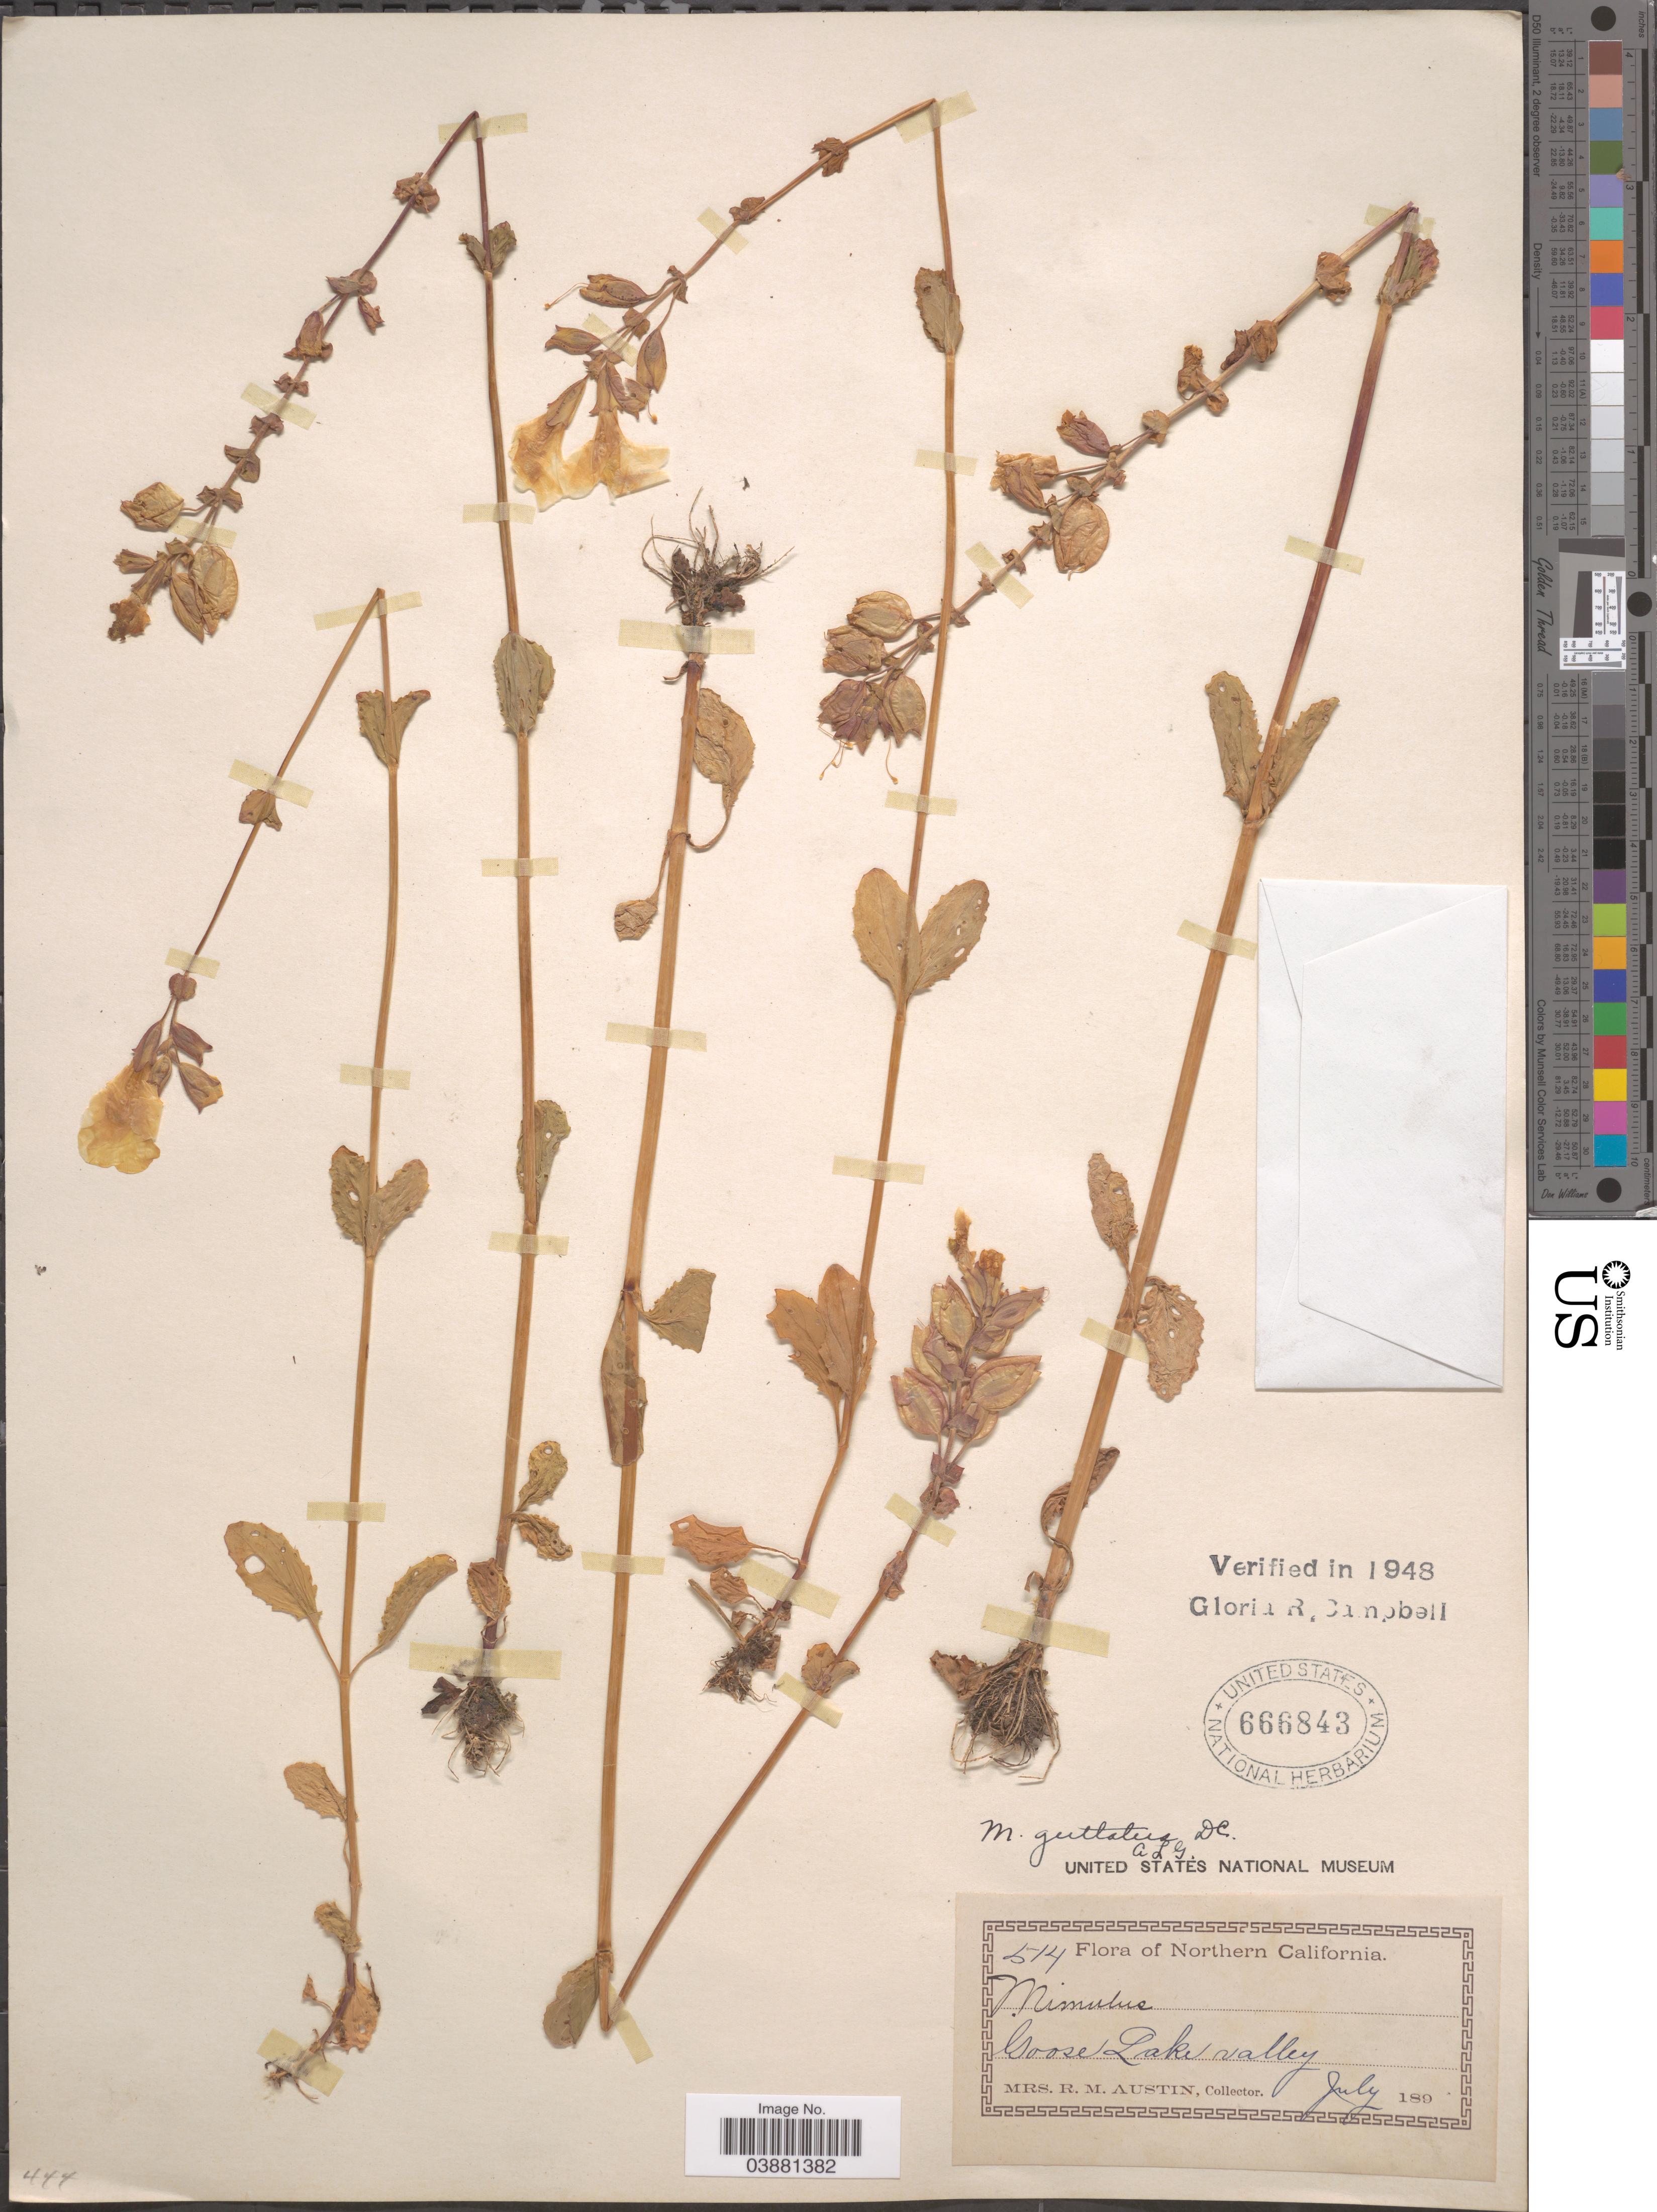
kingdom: Plantae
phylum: Tracheophyta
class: Magnoliopsida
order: Lamiales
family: Phrymaceae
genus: Mimulus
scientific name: Mimulus guttatus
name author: DC.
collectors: R. Austin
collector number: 514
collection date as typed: July 189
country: United States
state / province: California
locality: Northern California. Goose Lake valley.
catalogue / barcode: US 666843